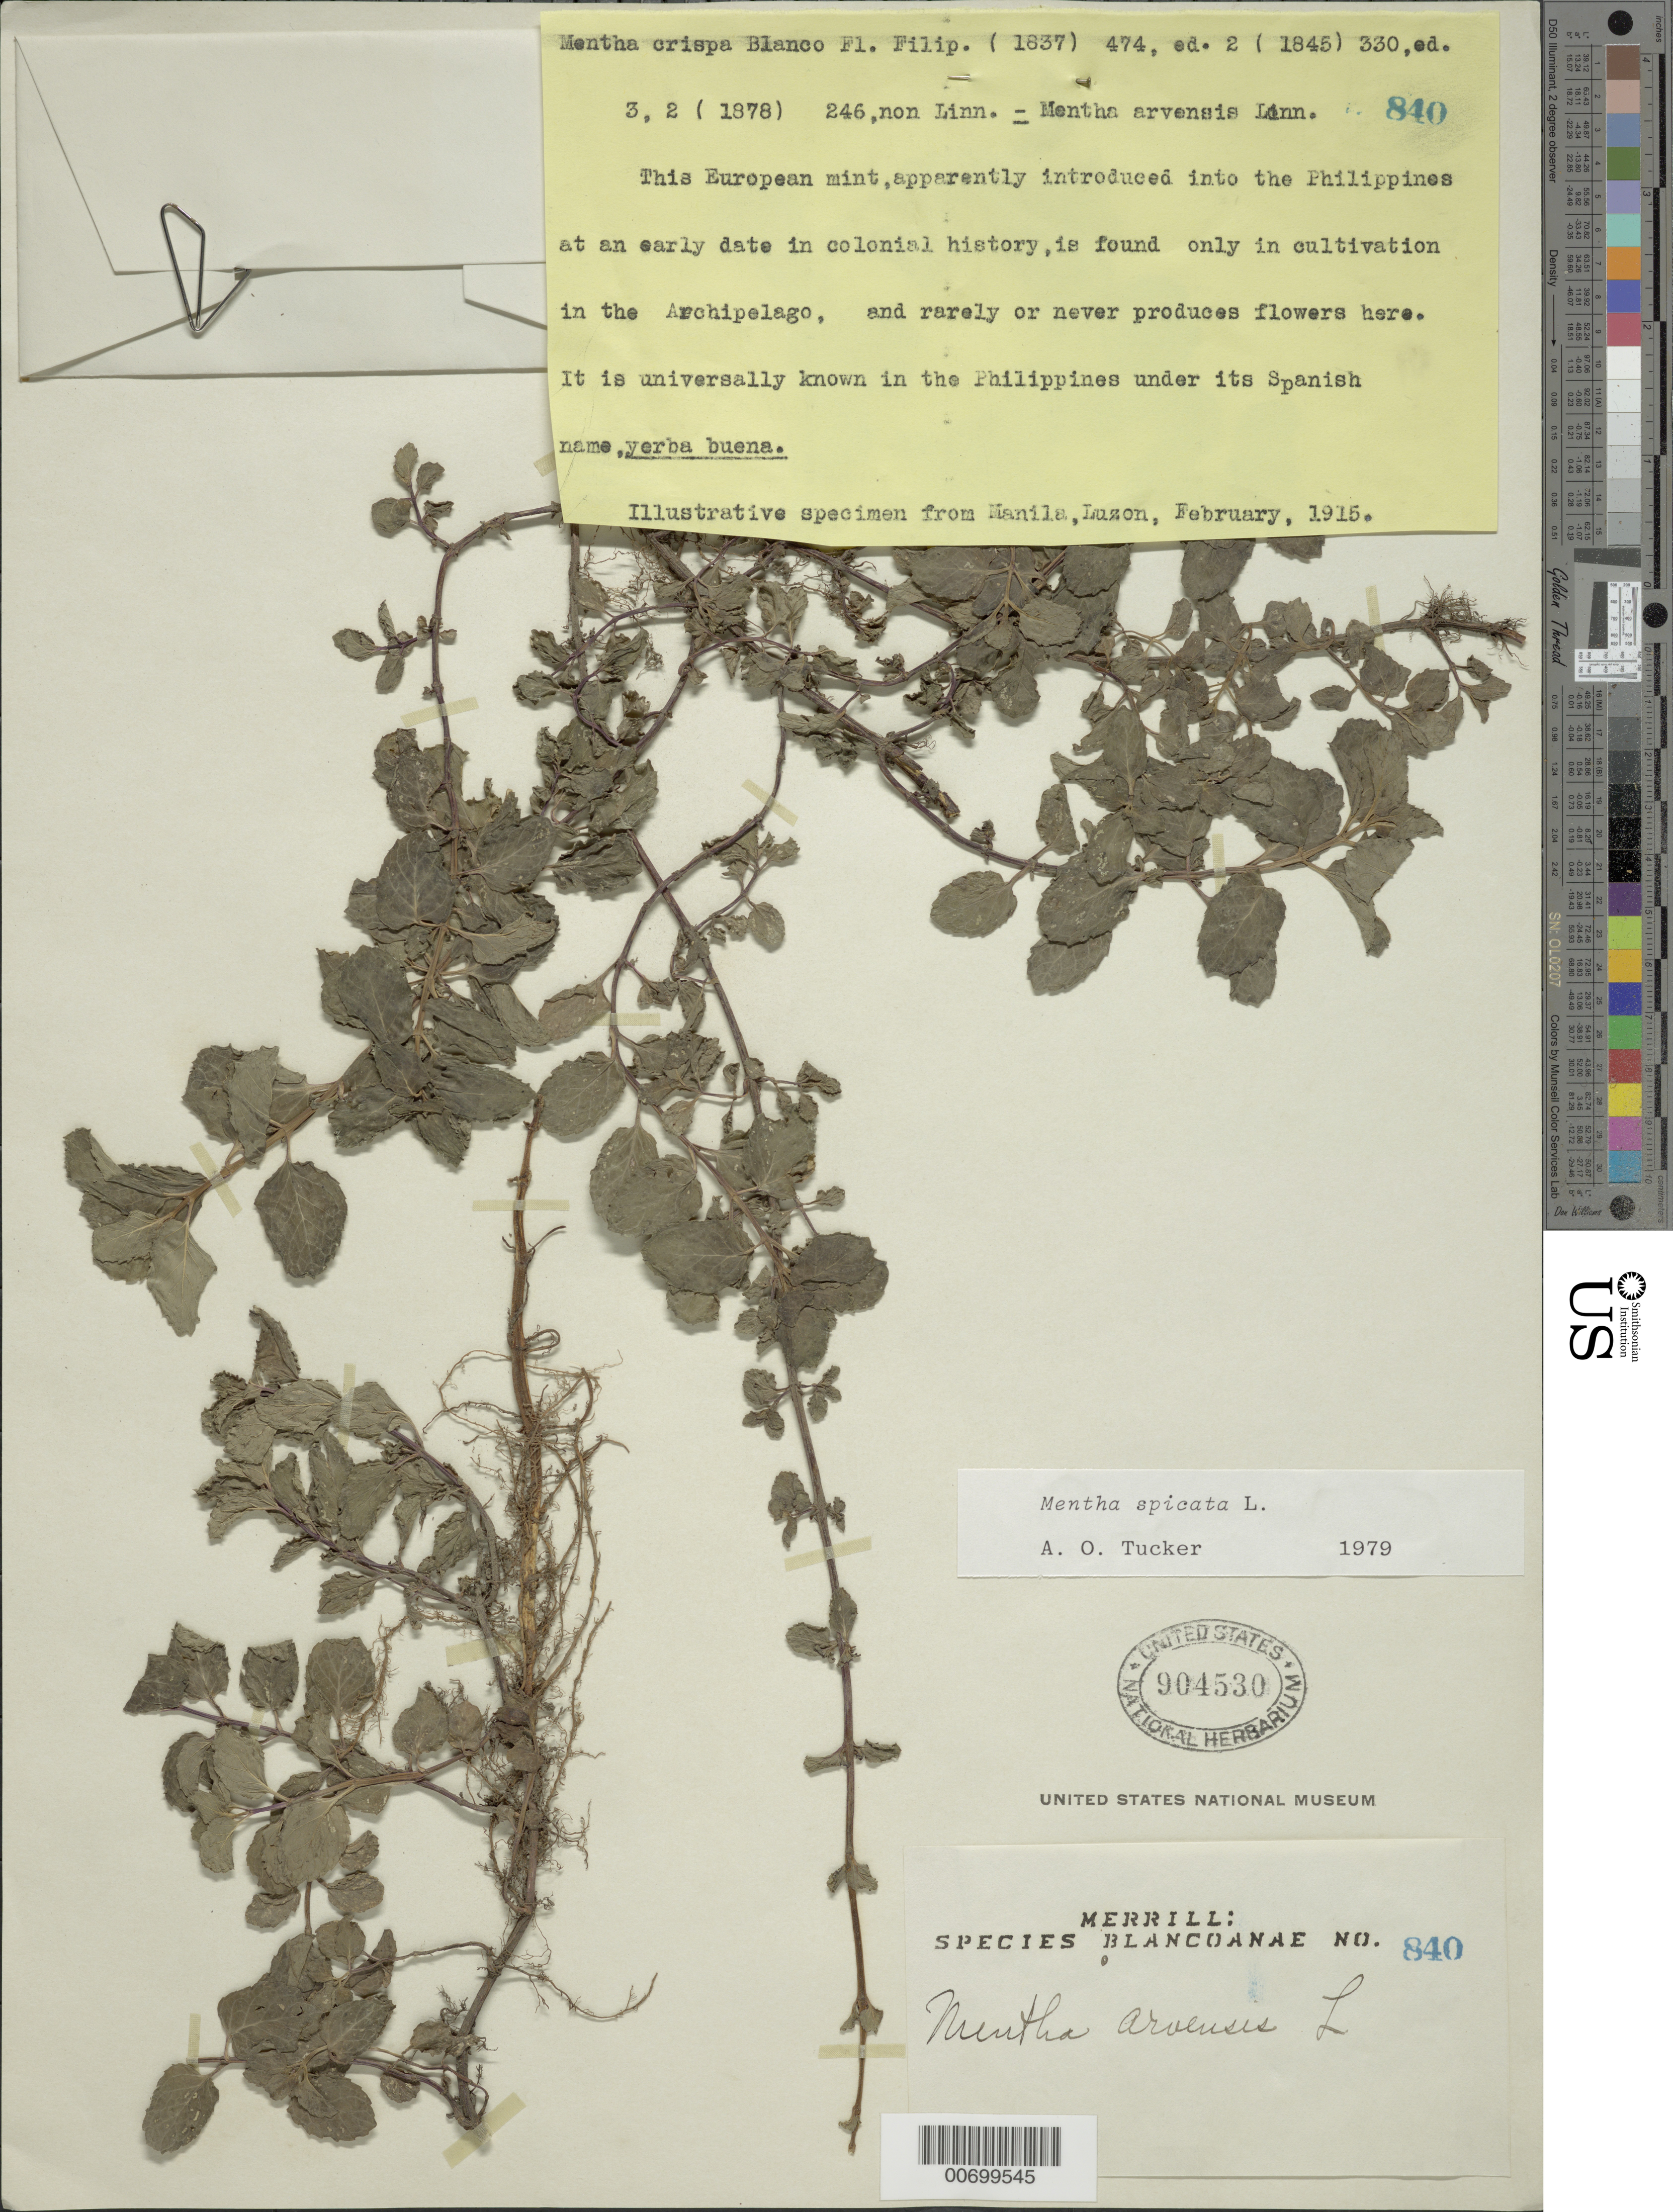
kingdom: Plantae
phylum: Tracheophyta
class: Magnoliopsida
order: Lamiales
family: Lamiaceae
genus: Mentha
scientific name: Mentha spicata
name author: L.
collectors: E. D. Merrill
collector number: Sp. Blancoan. 0840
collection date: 1915-02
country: Philippines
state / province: National Capital Region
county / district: Manila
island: Luzon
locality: Manila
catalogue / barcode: US 904530